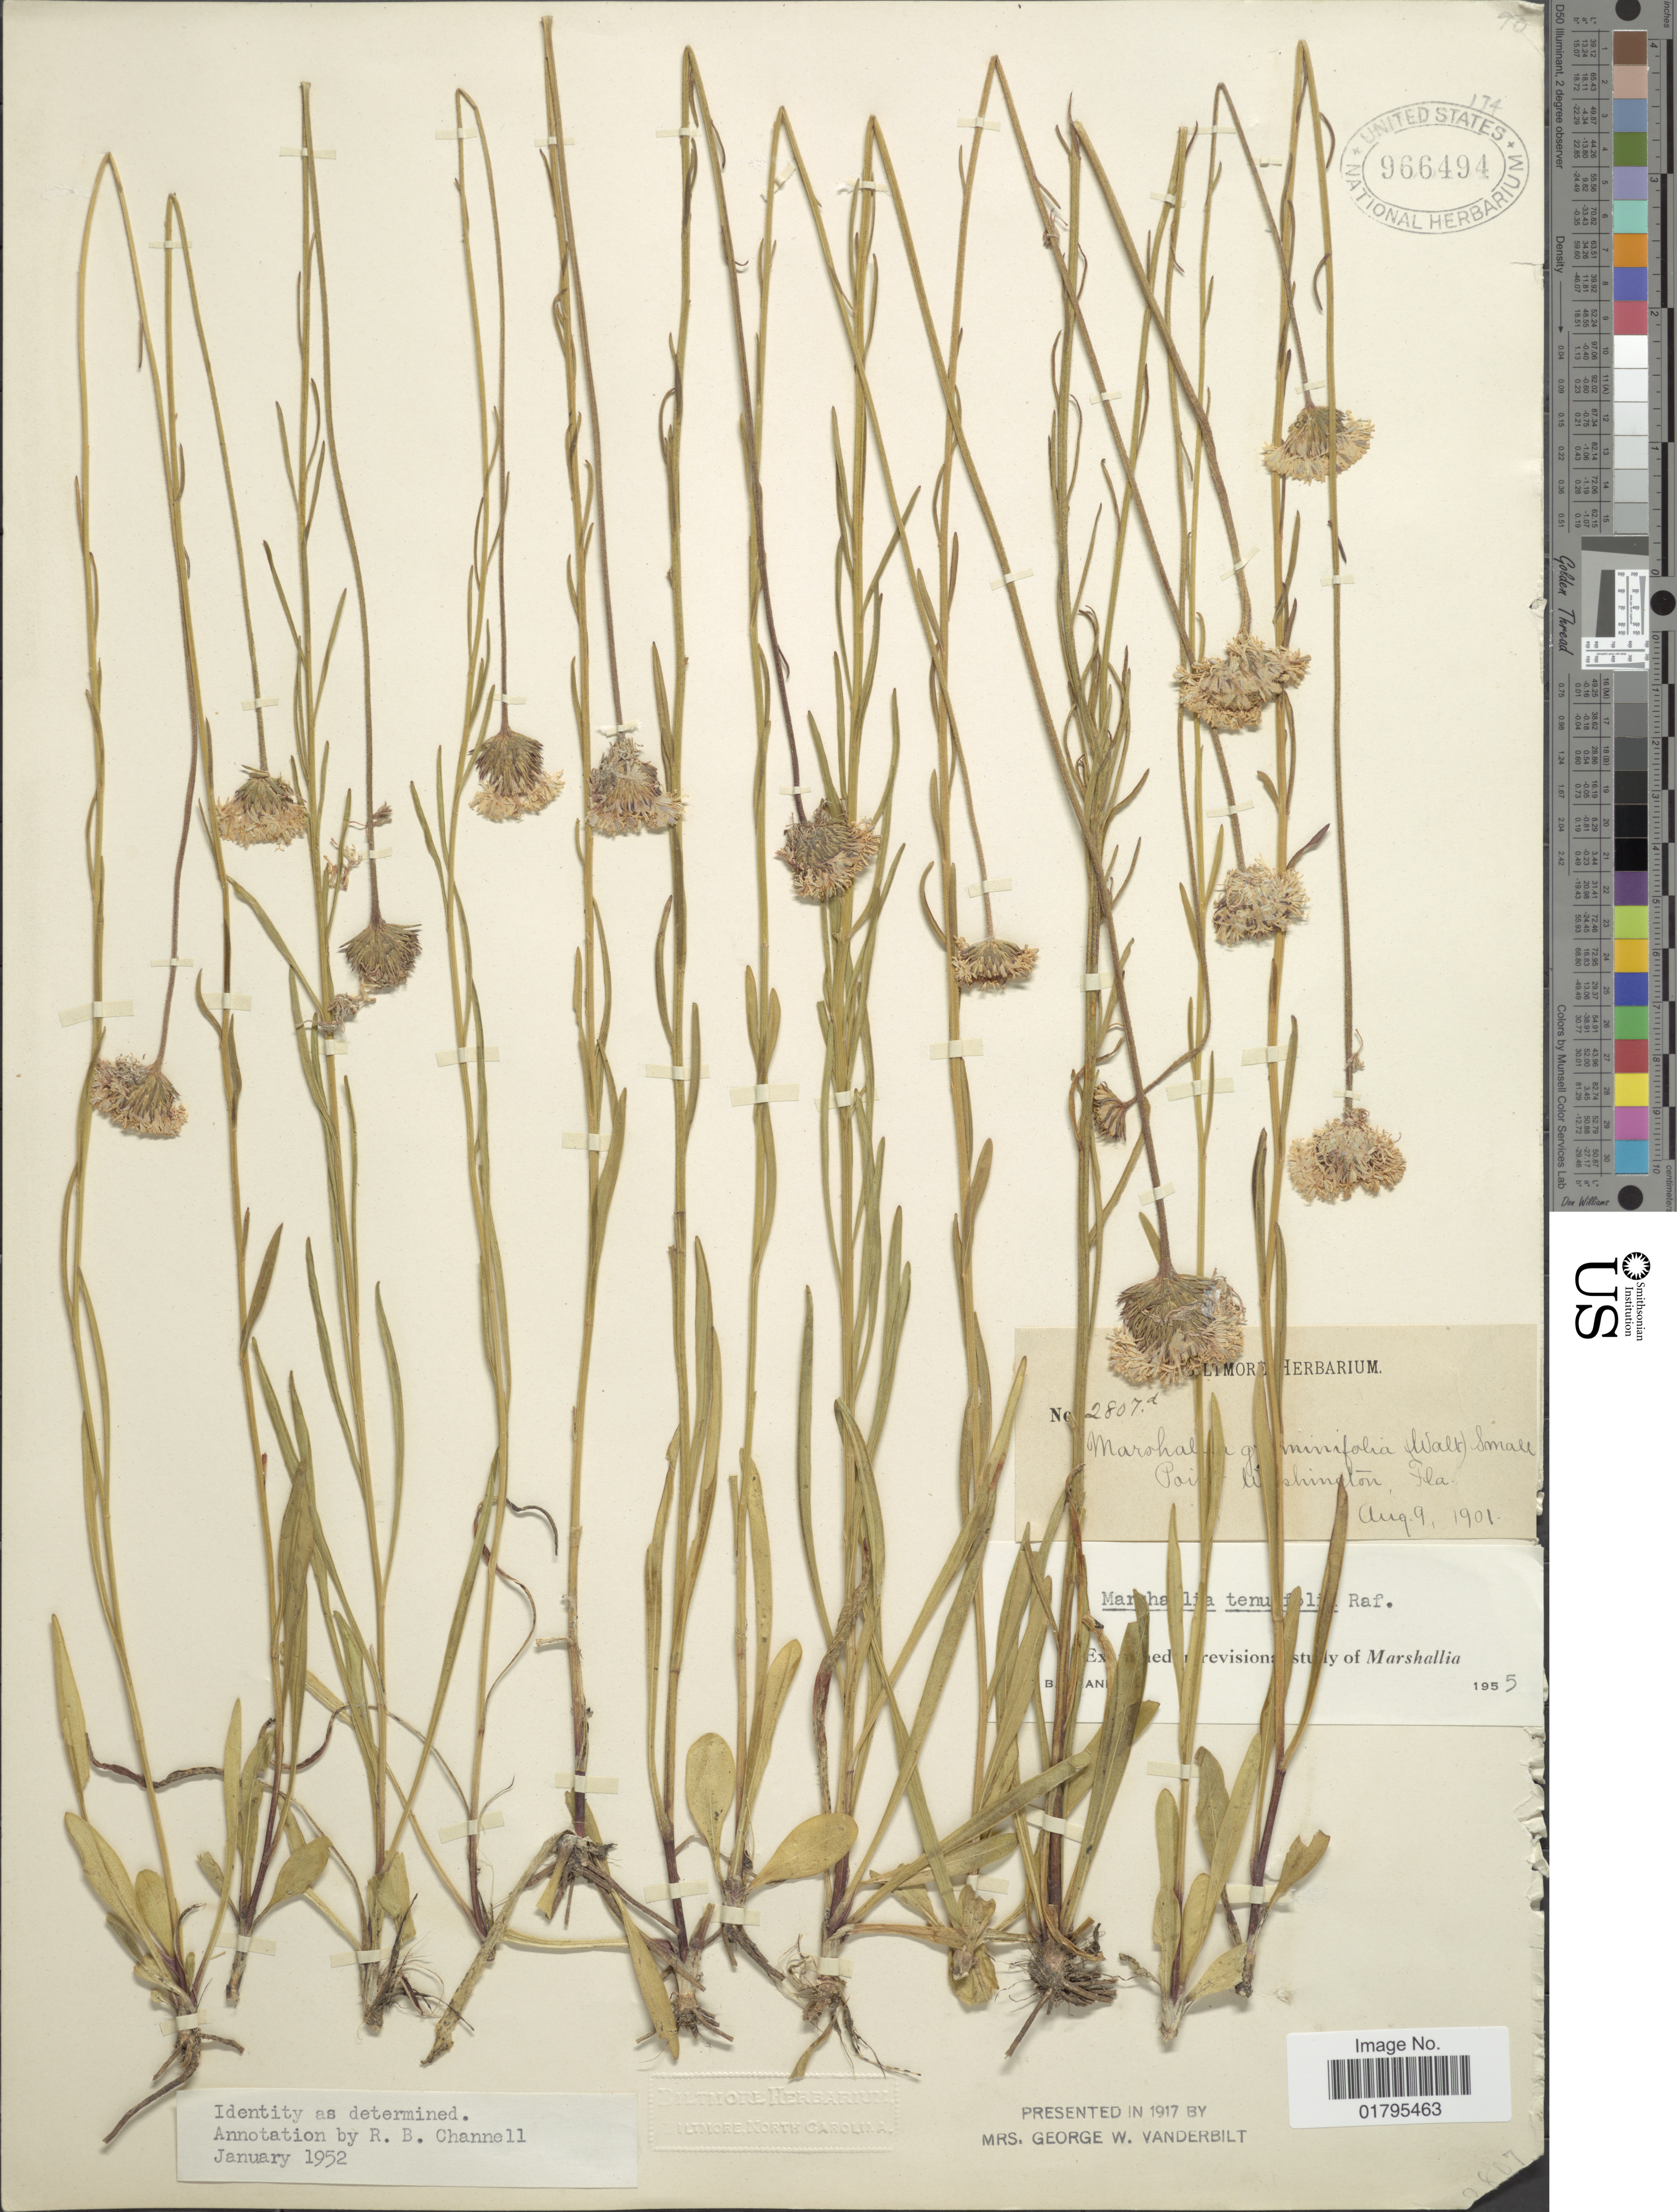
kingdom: Plantae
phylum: Tracheophyta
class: Magnoliopsida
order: Asterales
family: Asteraceae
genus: Marshallia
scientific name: Marshallia tenuifolia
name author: Raf.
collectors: ex herb. Biltmore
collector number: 2807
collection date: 1901-08-09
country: United States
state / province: Florida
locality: Point Washington.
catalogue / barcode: US 966494